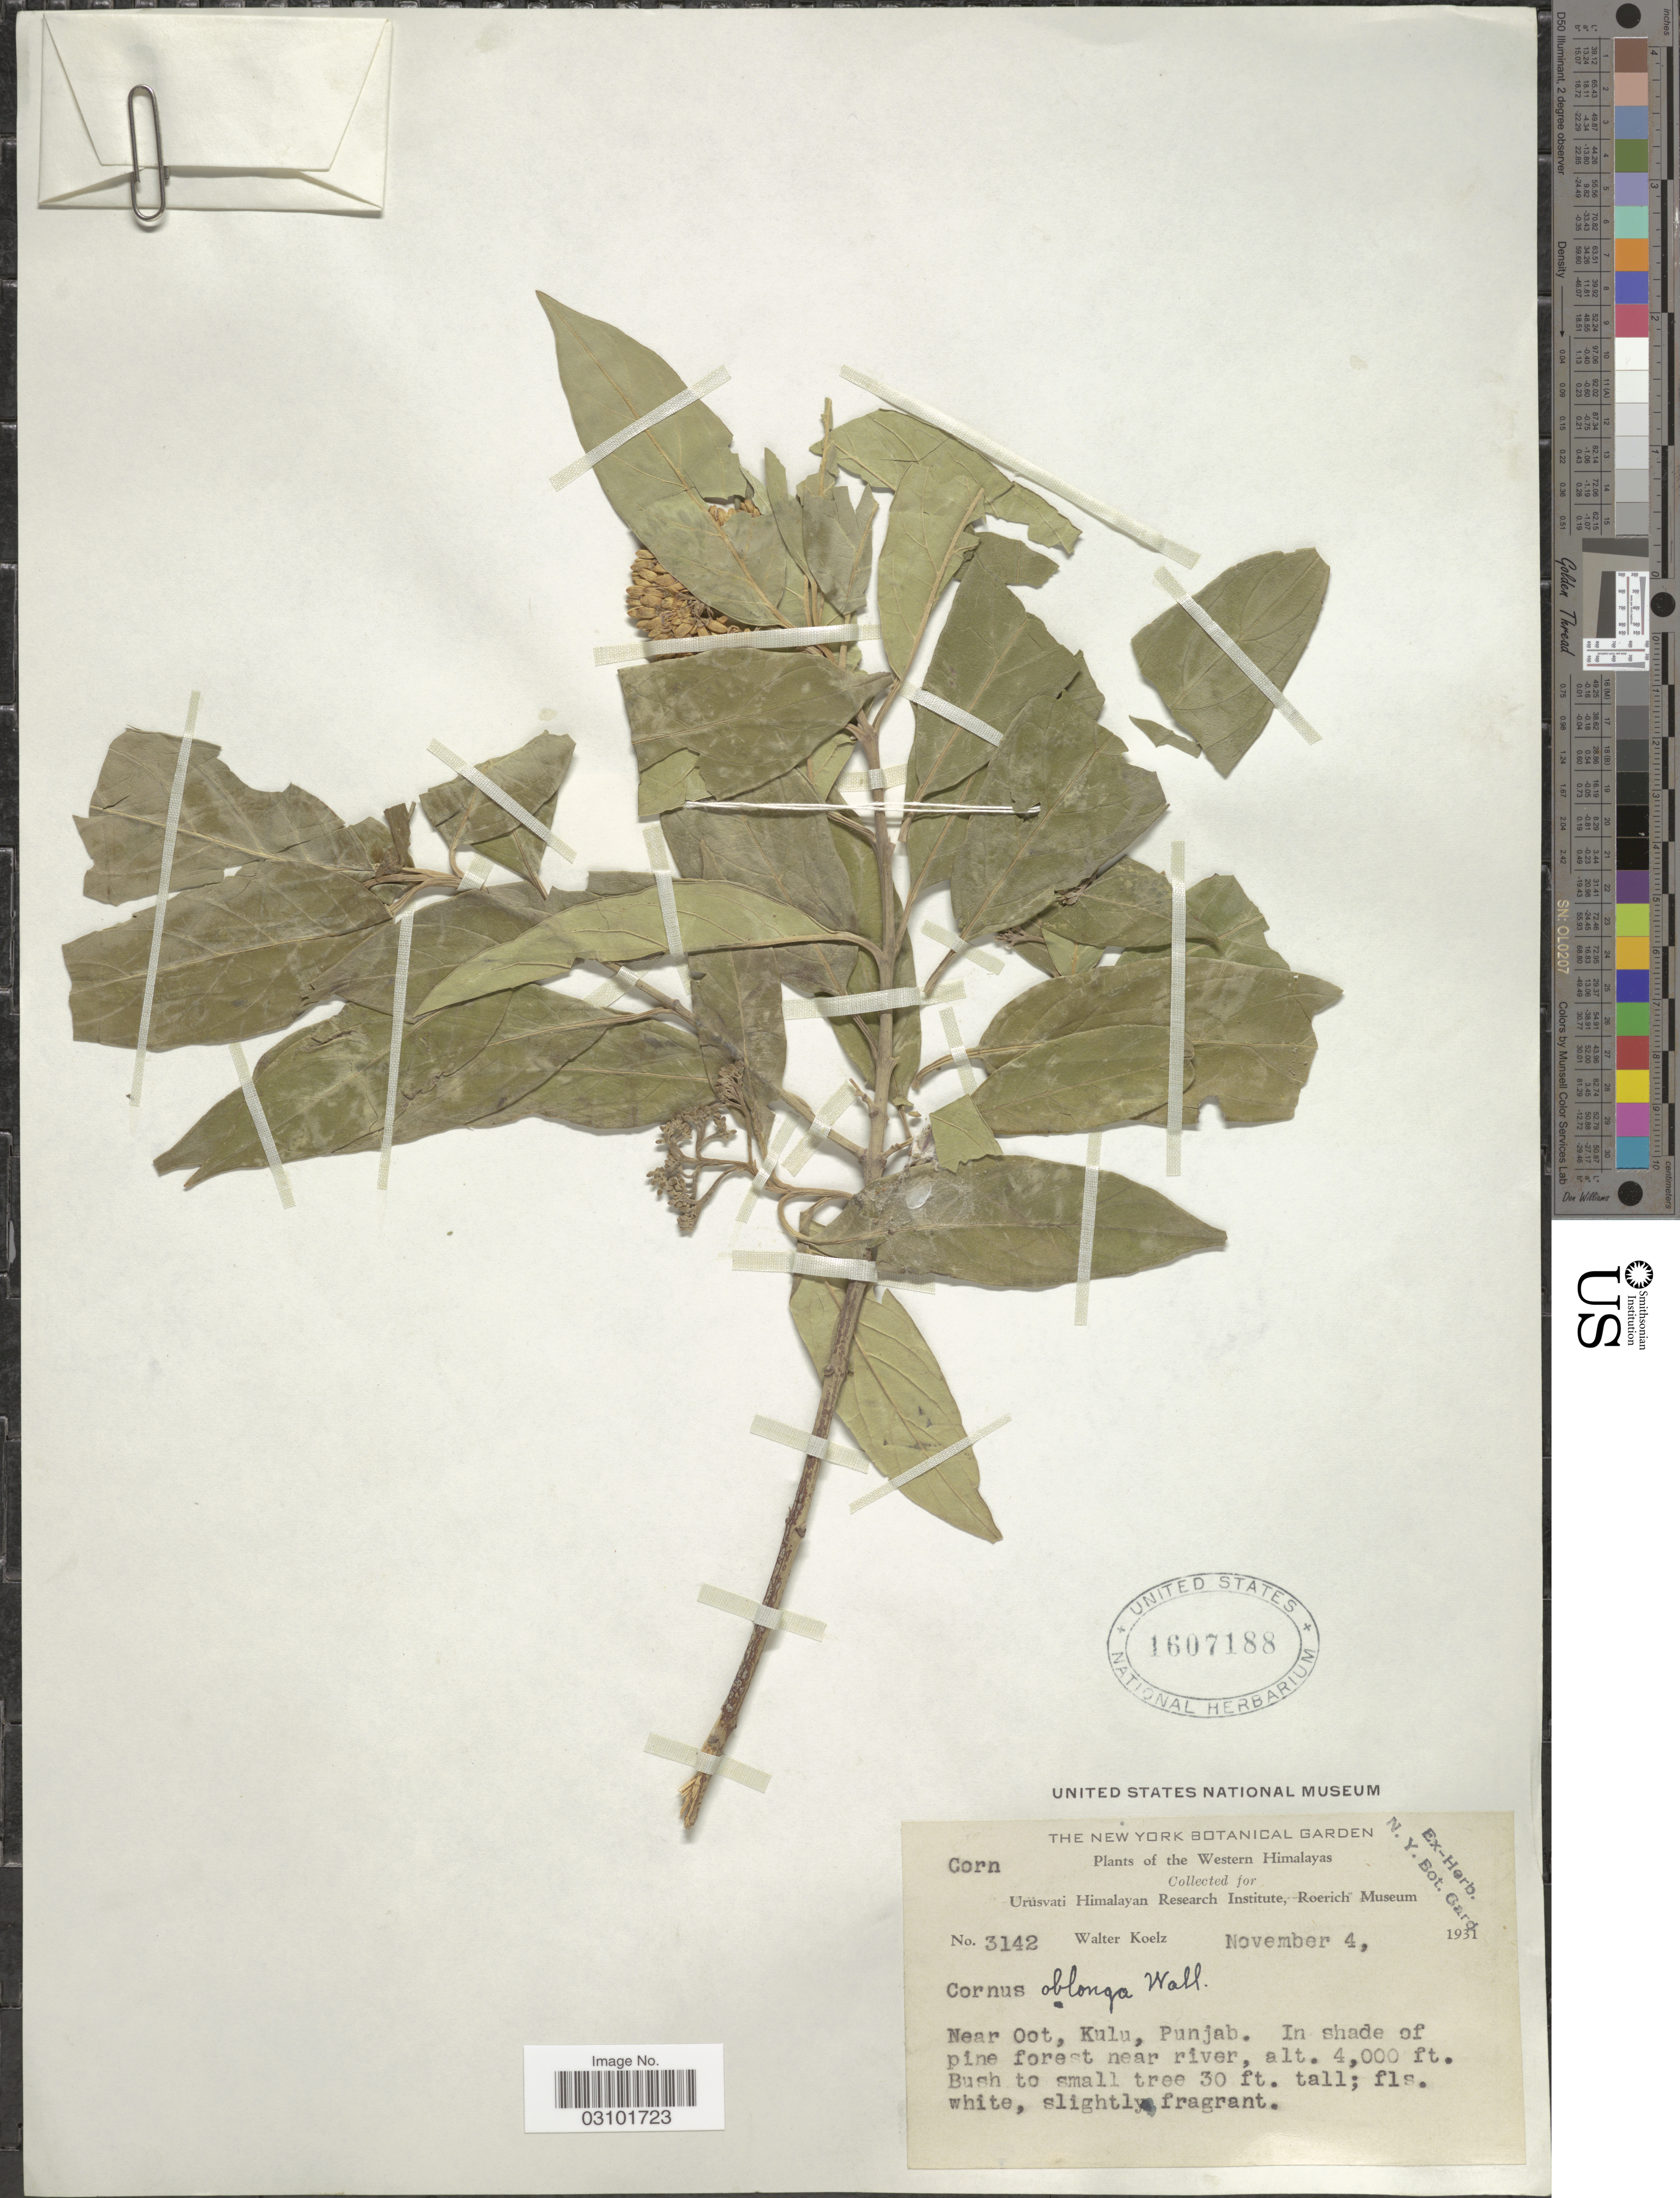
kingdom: Plantae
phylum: Tracheophyta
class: Magnoliopsida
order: Cornales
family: Cornaceae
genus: Cornus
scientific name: Cornus oblonga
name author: Wall.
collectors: W. N. Koelz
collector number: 3142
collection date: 1931-11-04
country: India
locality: Western Himalayas. Near Oot, Kulu, Punjab.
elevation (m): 1219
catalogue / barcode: US 1607188